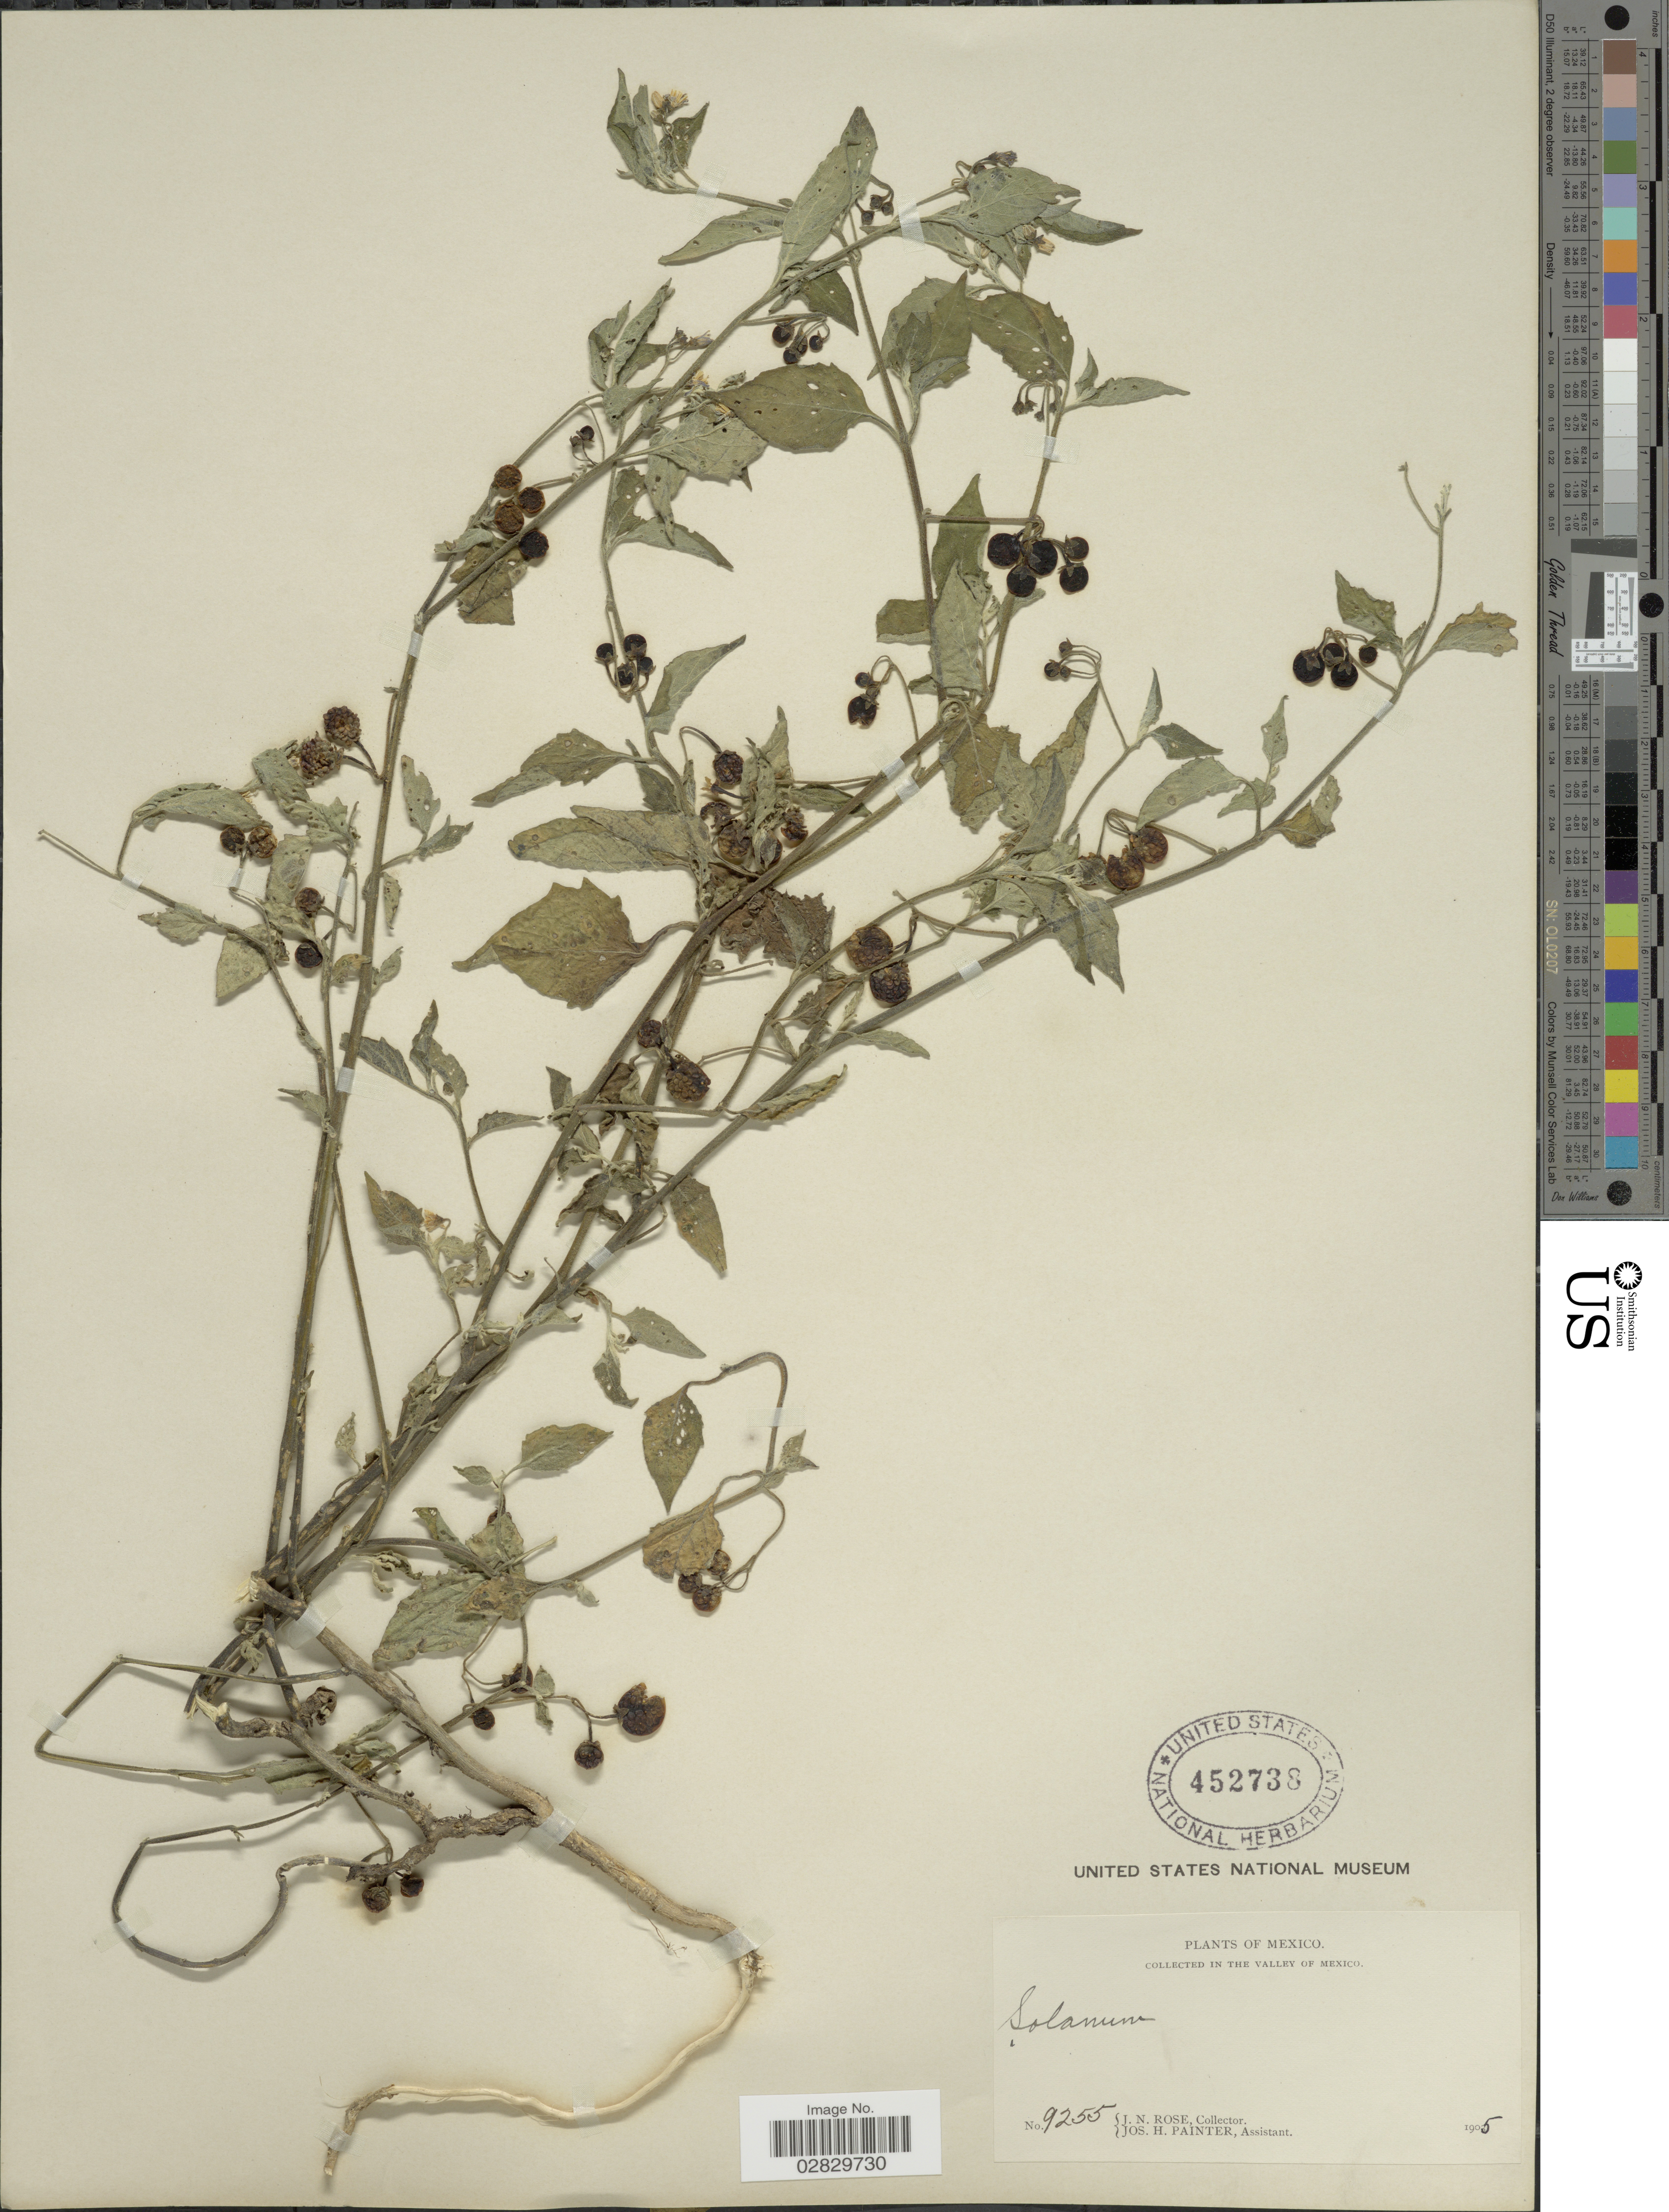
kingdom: Plantae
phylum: Tracheophyta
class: Magnoliopsida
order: Solanales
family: Solanaceae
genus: Solanum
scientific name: Solanum douglasii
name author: Dunal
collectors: J. N. Rose & J. H. Painter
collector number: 9255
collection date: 1905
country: Mexico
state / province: México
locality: Valley of Mexico.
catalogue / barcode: US 452738